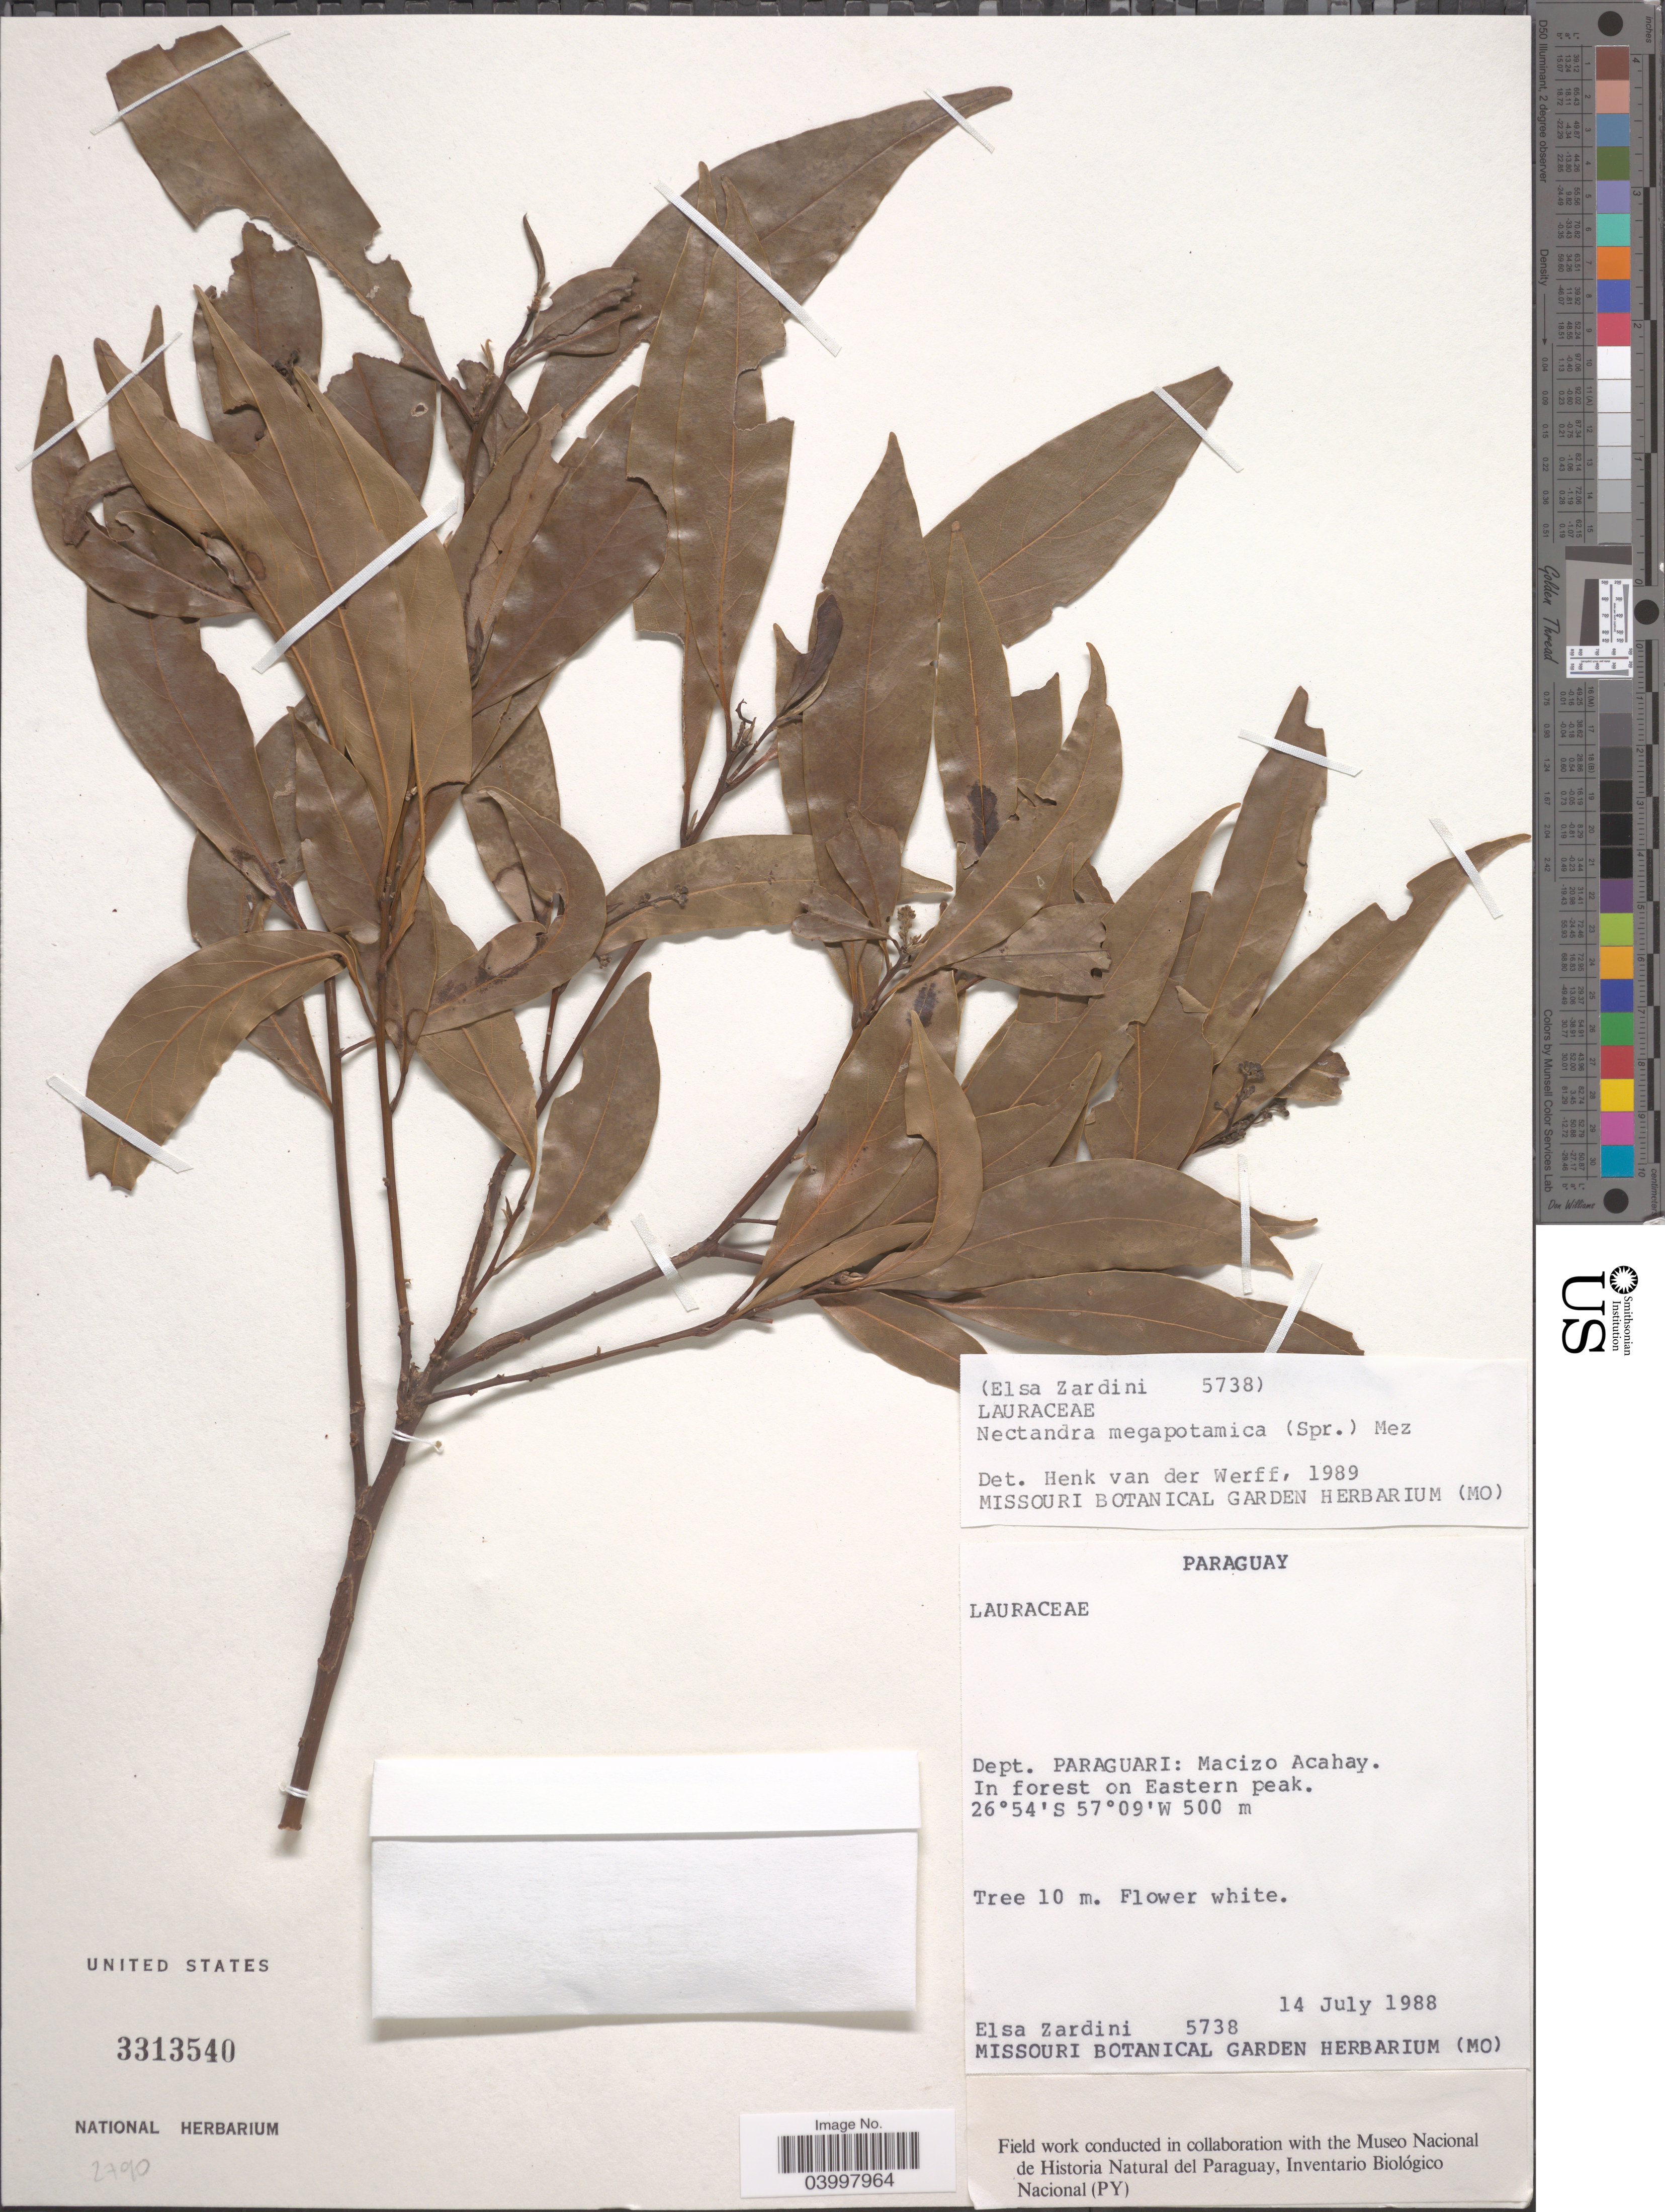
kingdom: Plantae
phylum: Tracheophyta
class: Magnoliopsida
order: Laurales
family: Lauraceae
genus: Nectandra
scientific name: Nectandra megapotamica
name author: Mez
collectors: E. M. Zardini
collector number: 5738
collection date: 1988-07-14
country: Paraguay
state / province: Paraguari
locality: Dept. Paraguari: Macizo Acahay. In forest on Eastern peak.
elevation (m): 500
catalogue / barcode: US 3313540